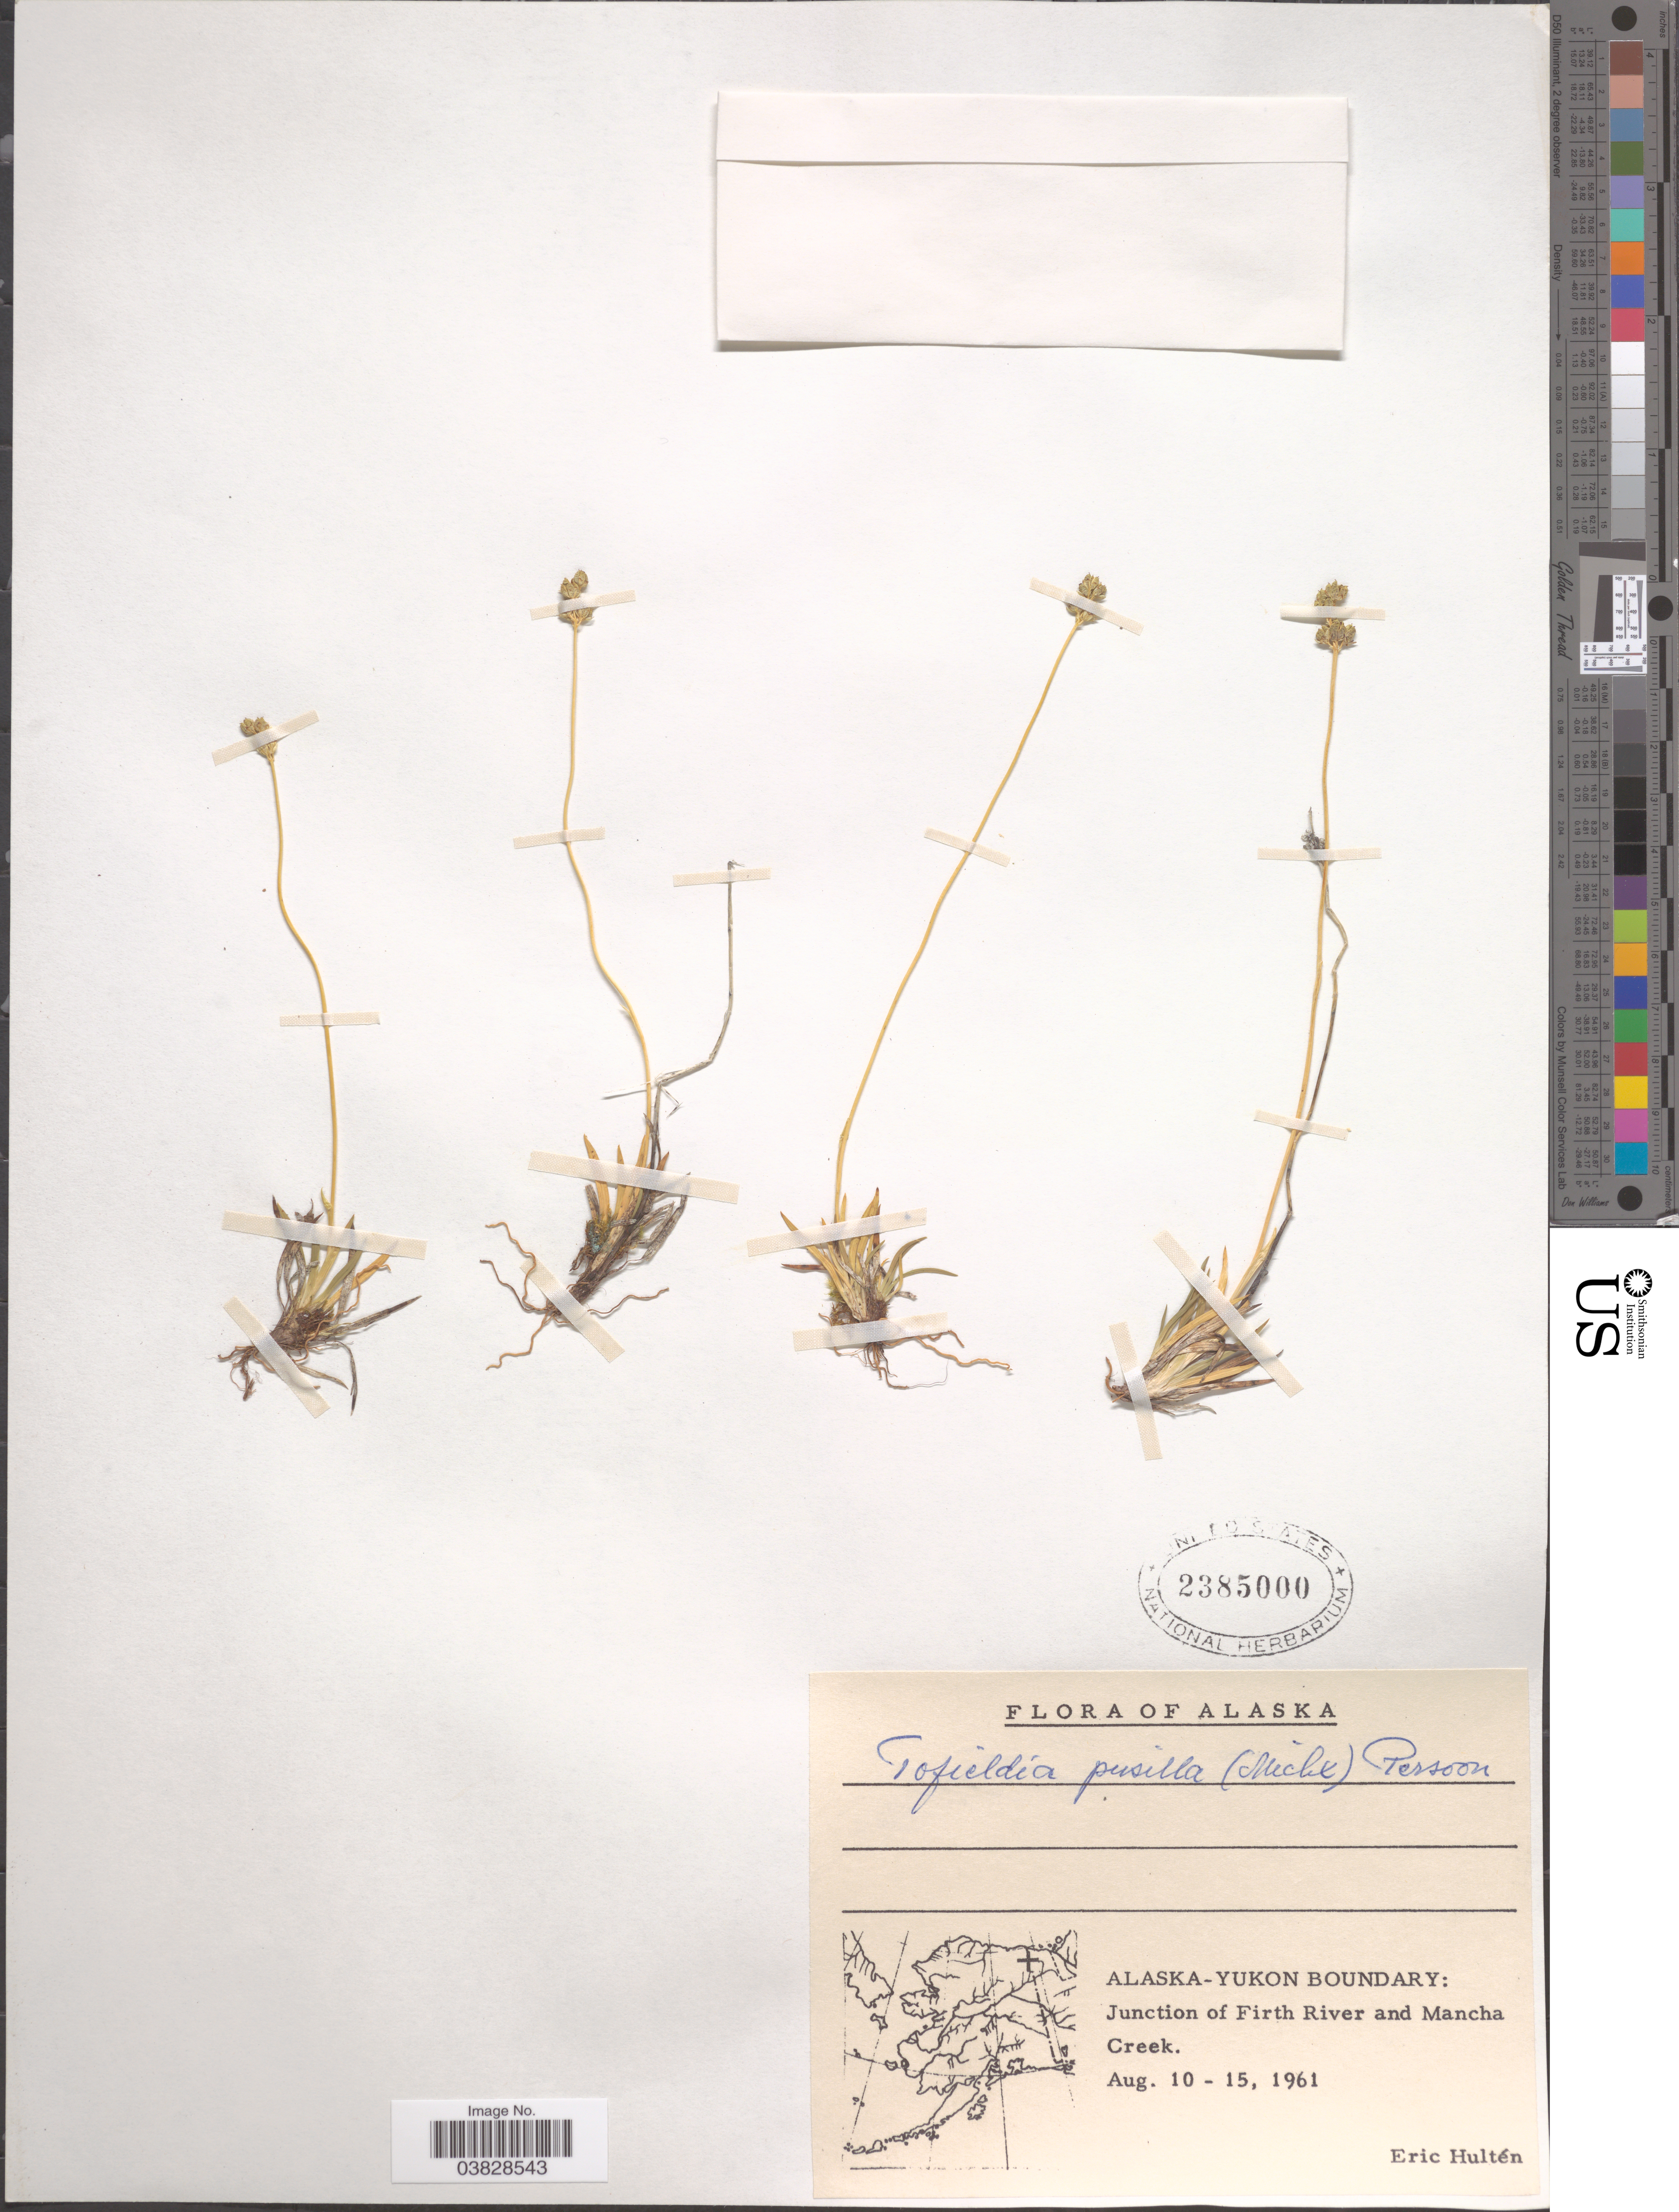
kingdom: Plantae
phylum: Tracheophyta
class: Liliopsida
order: Alismatales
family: Tofieldiaceae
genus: Tofieldia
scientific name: Tofieldia pusilla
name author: (Michx.) Pers.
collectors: E. G. Hultén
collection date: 1961-08-10/1961-08-15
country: United States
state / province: Alaska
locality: Alaska-Yukon Boundary: Junction of Firth River and Mancha Creek.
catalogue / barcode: US 2385000